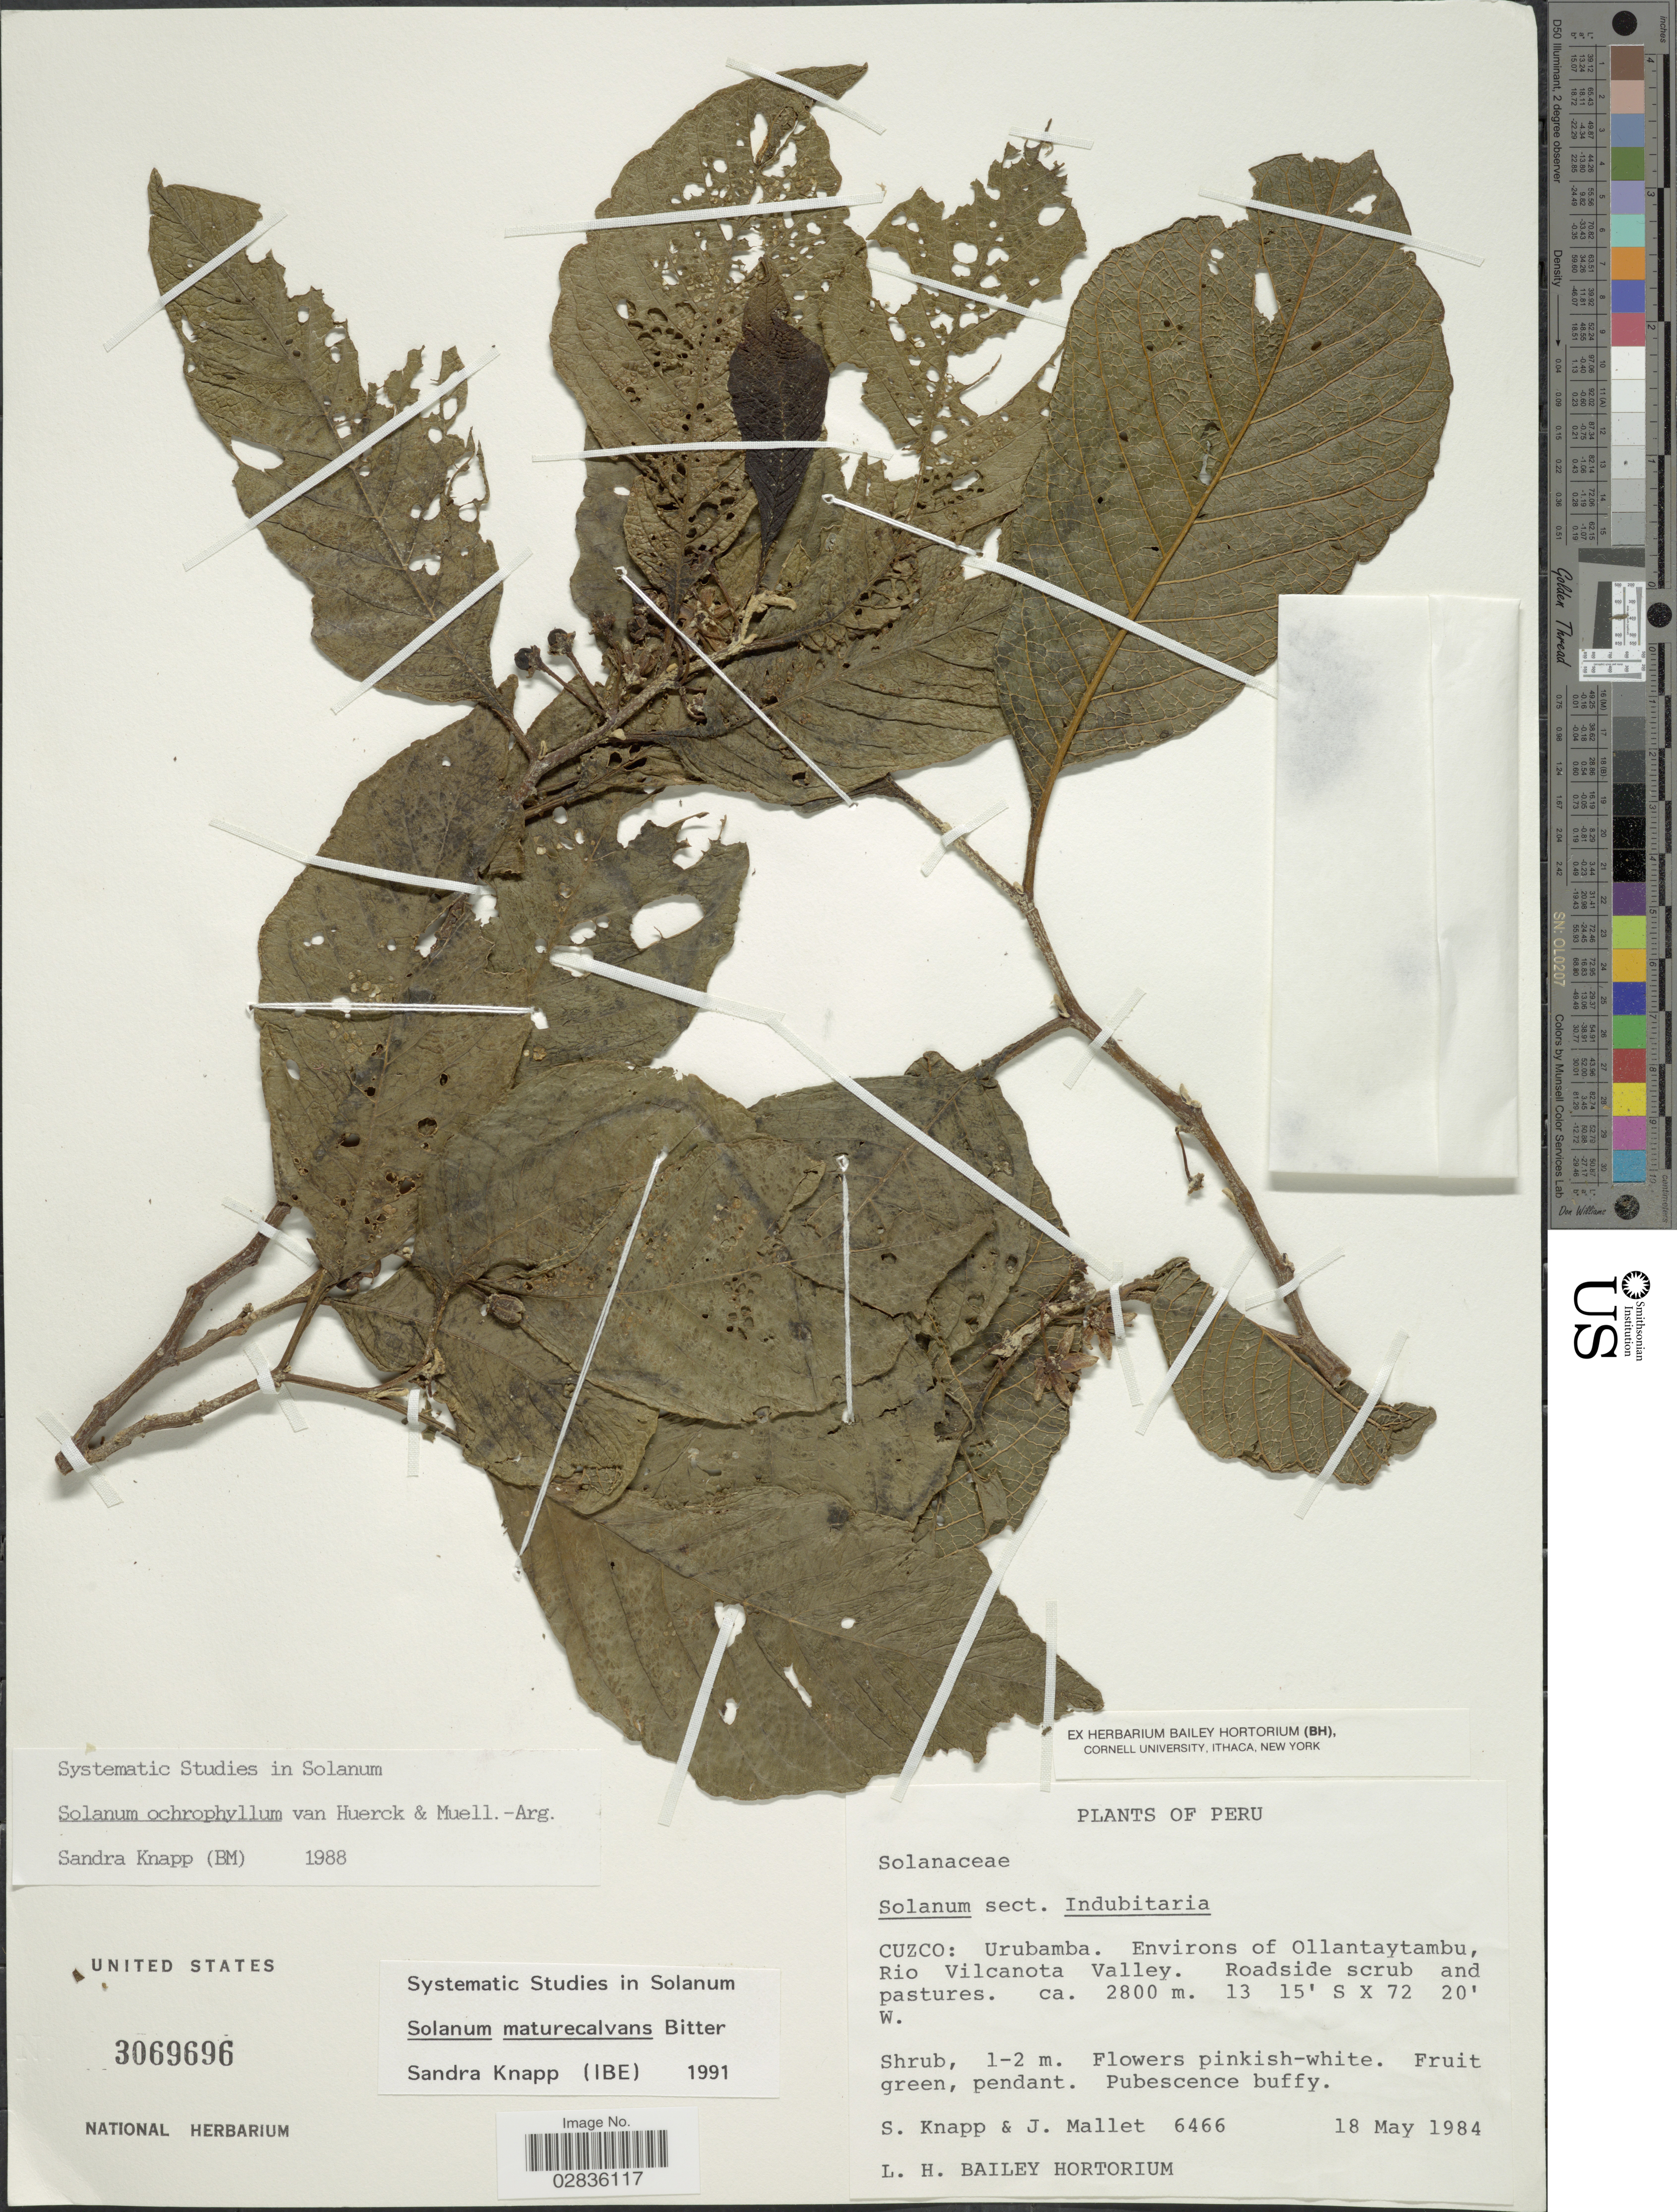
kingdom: Plantae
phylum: Tracheophyta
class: Magnoliopsida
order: Solanales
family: Solanaceae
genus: Solanum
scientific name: Solanum maturecalvans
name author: Bitter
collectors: S. Knapp & J. Mallet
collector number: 6466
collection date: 1984-05-18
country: Peru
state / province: Cusco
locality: Cuzco: Urubamba. Environs of Ollantaytambu, Rio Vilcanota Valley.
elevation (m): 2800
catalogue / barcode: US 3069696